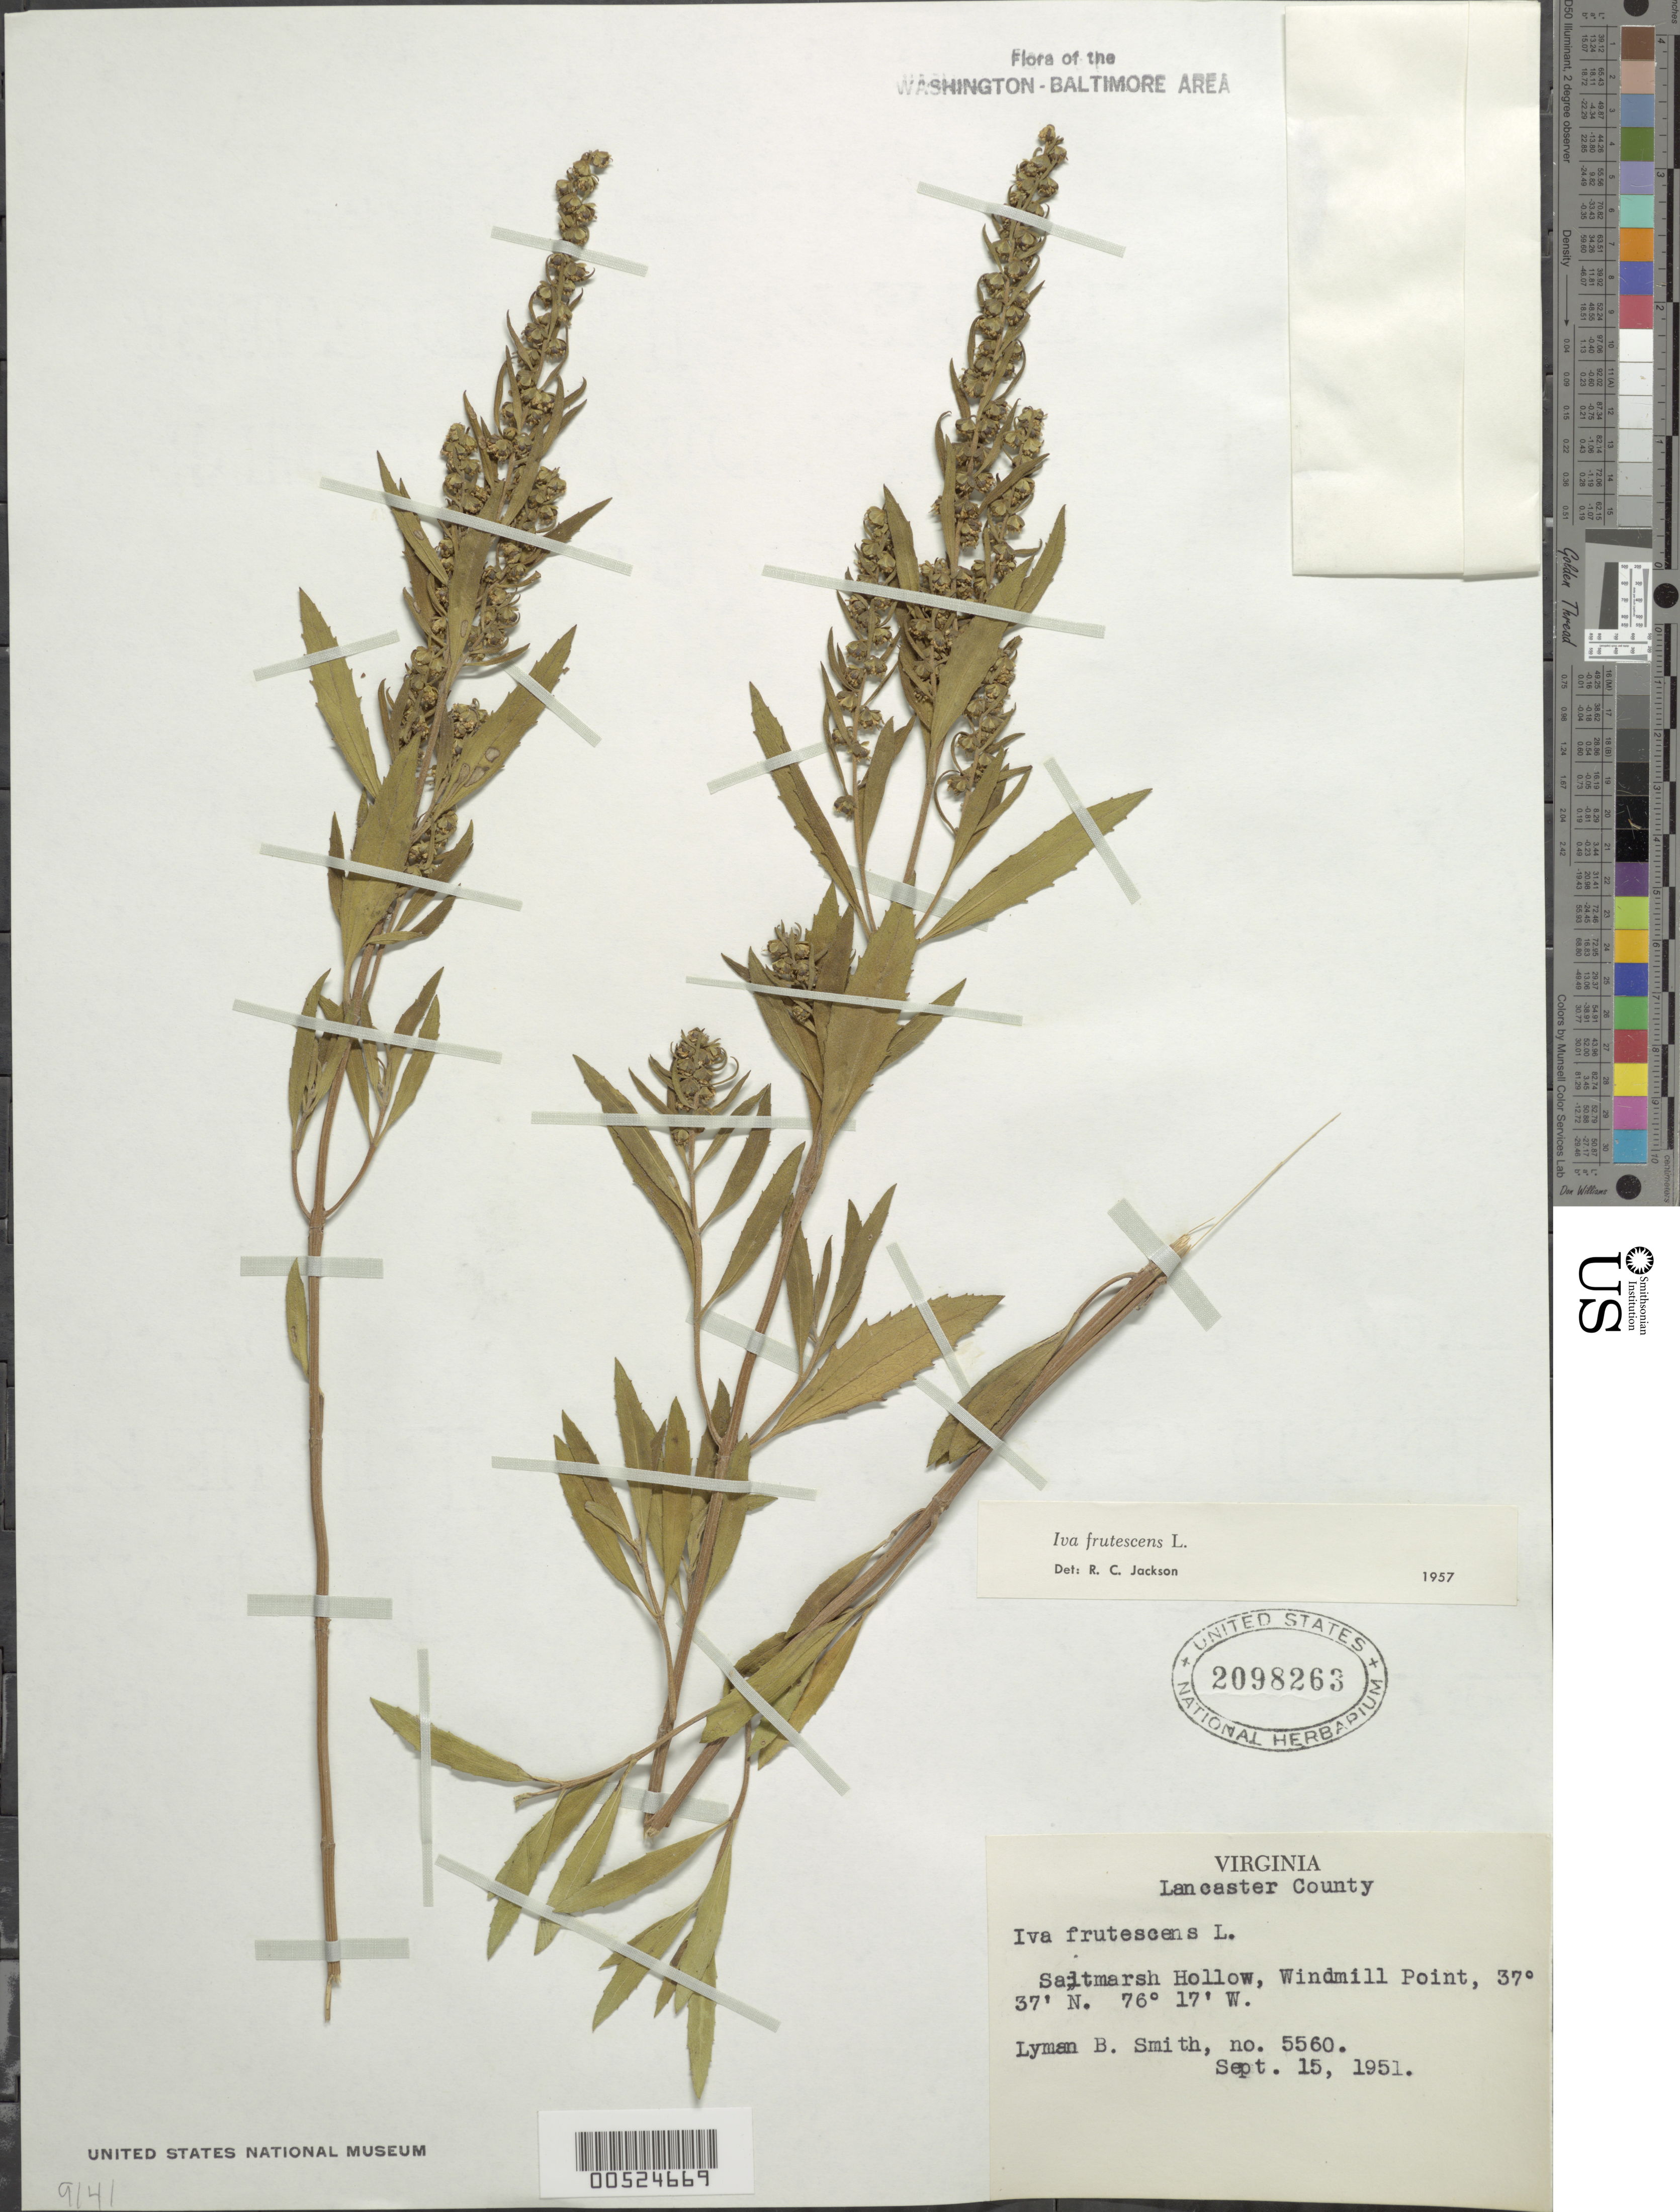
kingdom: Plantae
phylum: Tracheophyta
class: Magnoliopsida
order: Asterales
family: Asteraceae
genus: Iva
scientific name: Iva frutescens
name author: L.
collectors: L. Smith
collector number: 5560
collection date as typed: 15 Sep 1951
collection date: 1951-09-15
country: United States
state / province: Virginia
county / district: Lancaster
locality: Saltmarsh Hollow, Windmill Point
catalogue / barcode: US 2098263